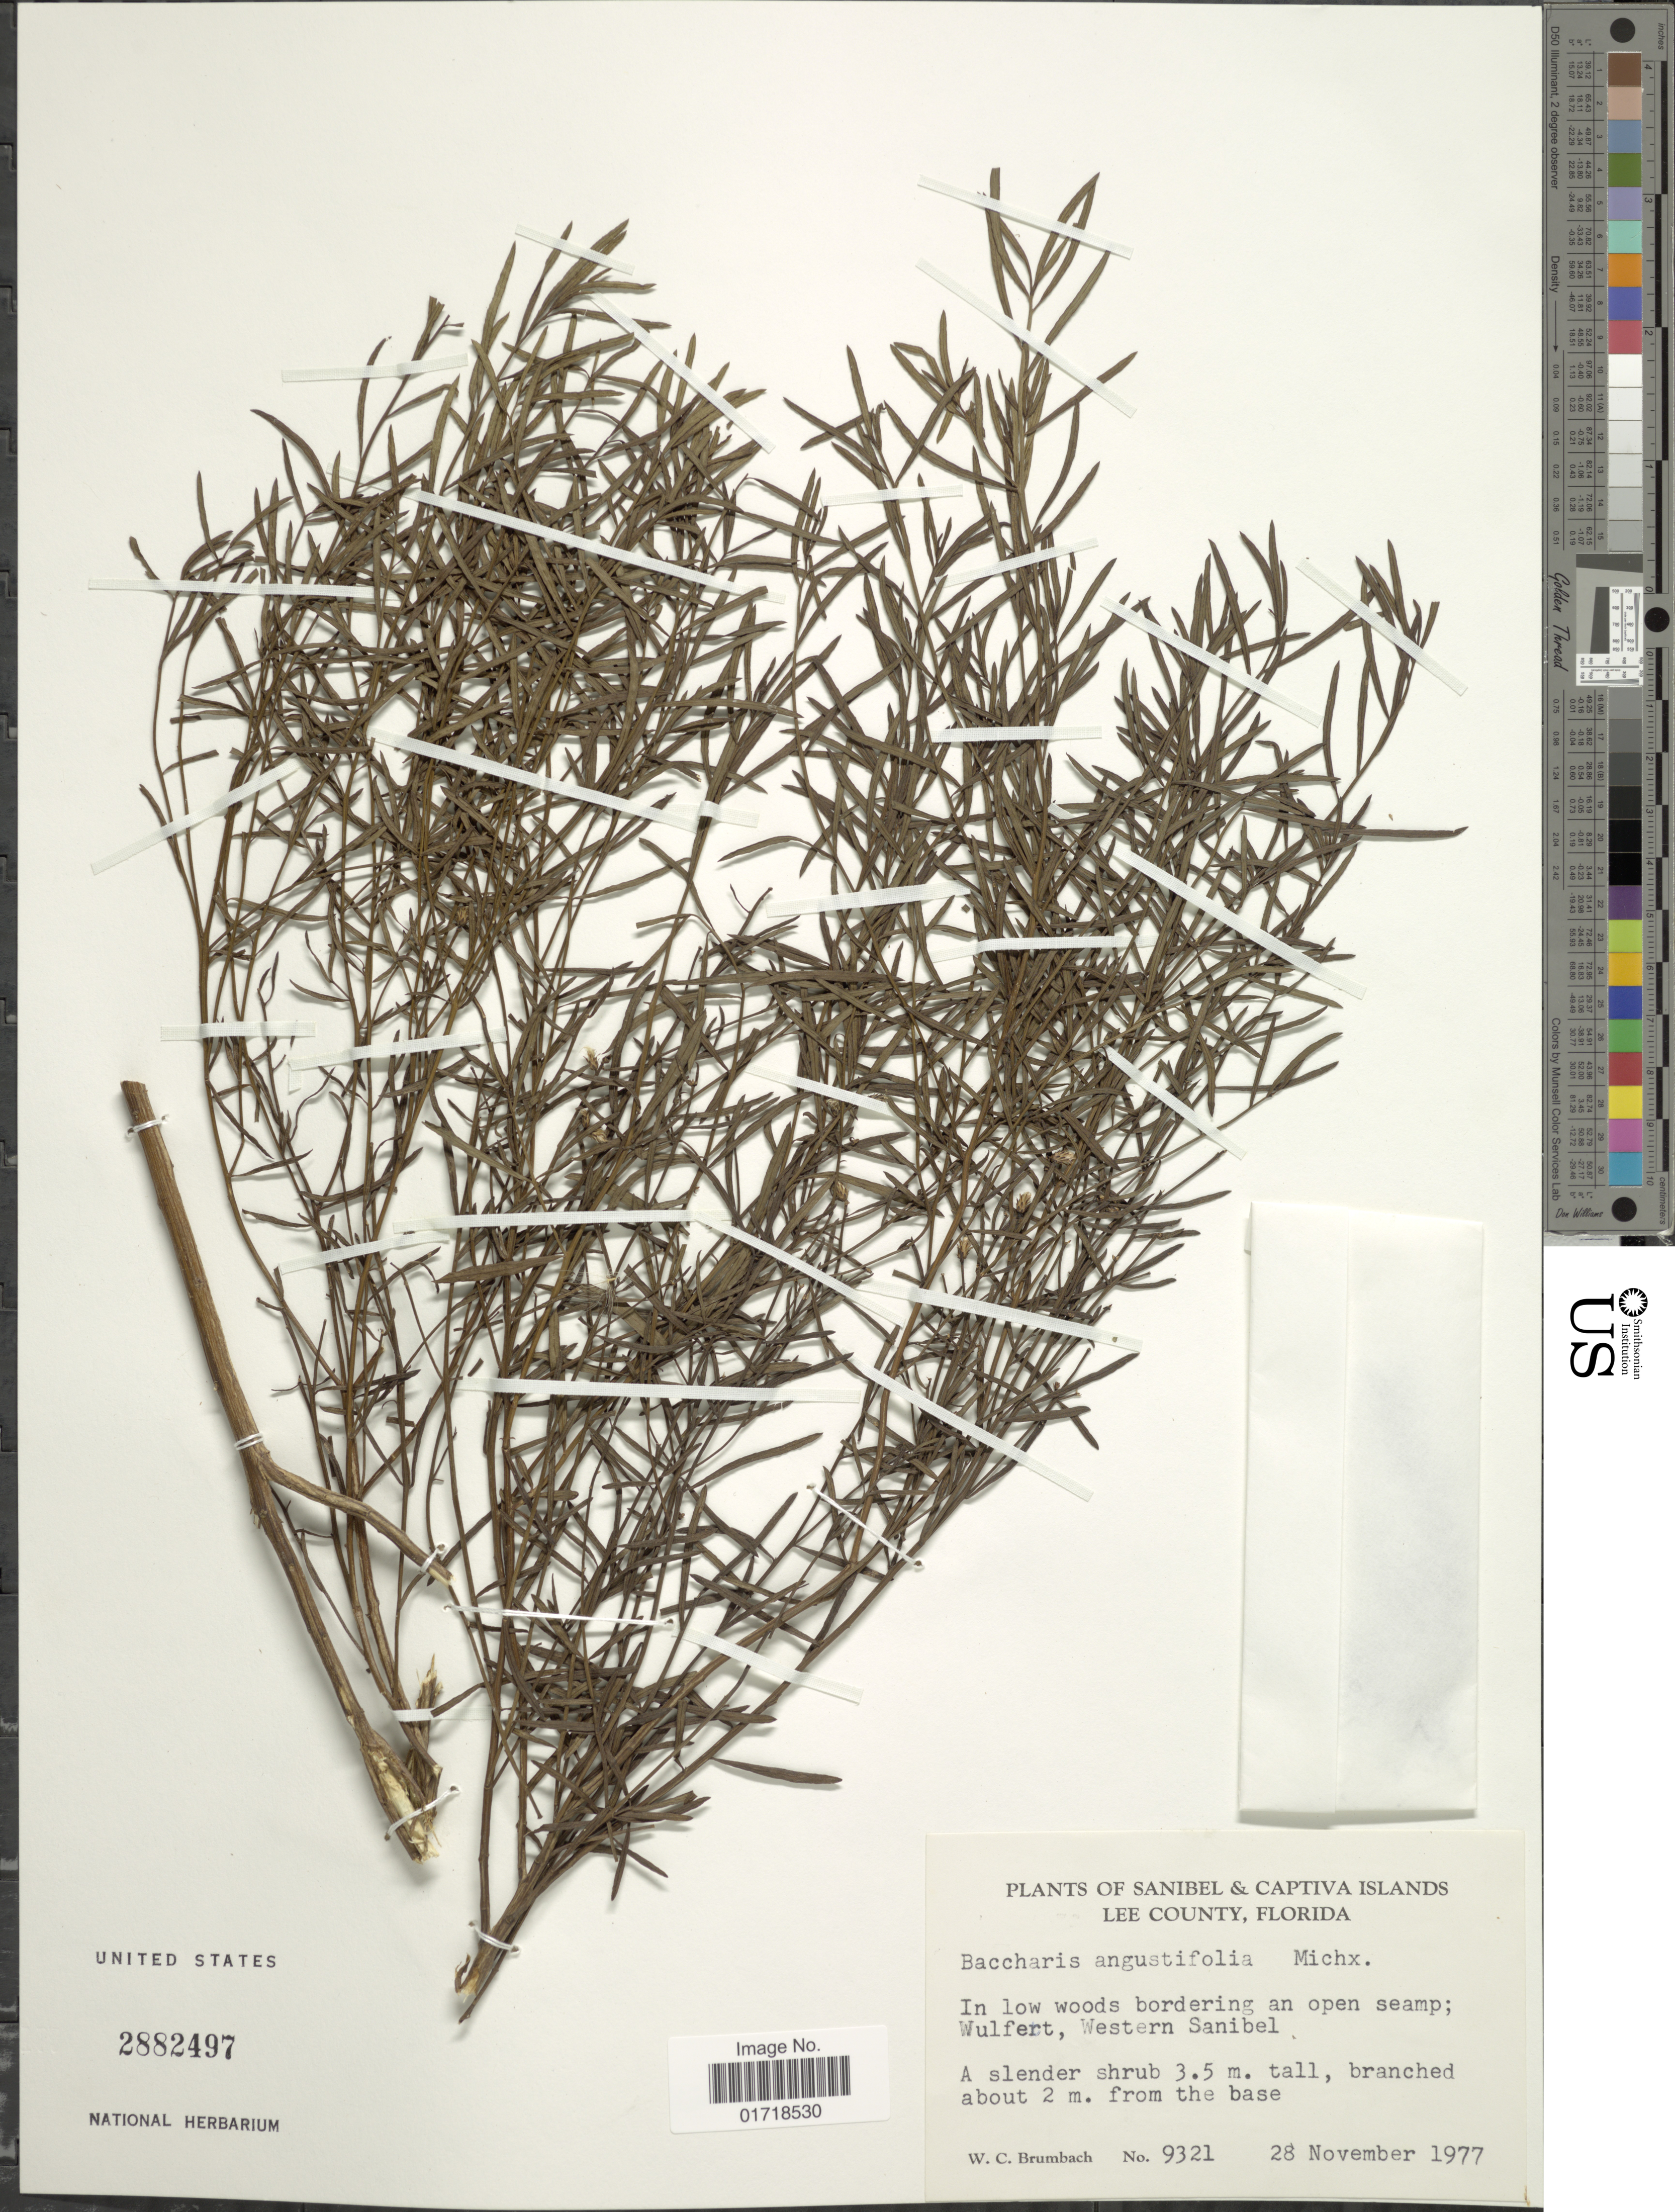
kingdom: Plantae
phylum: Tracheophyta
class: Magnoliopsida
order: Asterales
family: Asteraceae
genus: Baccharis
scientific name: Baccharis angustifolia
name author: Michx.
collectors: W. C. Brumbach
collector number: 9321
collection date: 1977-11-28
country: United States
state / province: Florida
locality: Sanibel & Captiva Island Lee County, In low woods Bordering an open seamp; Wulfert, Western Sanibel.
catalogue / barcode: US 2882497